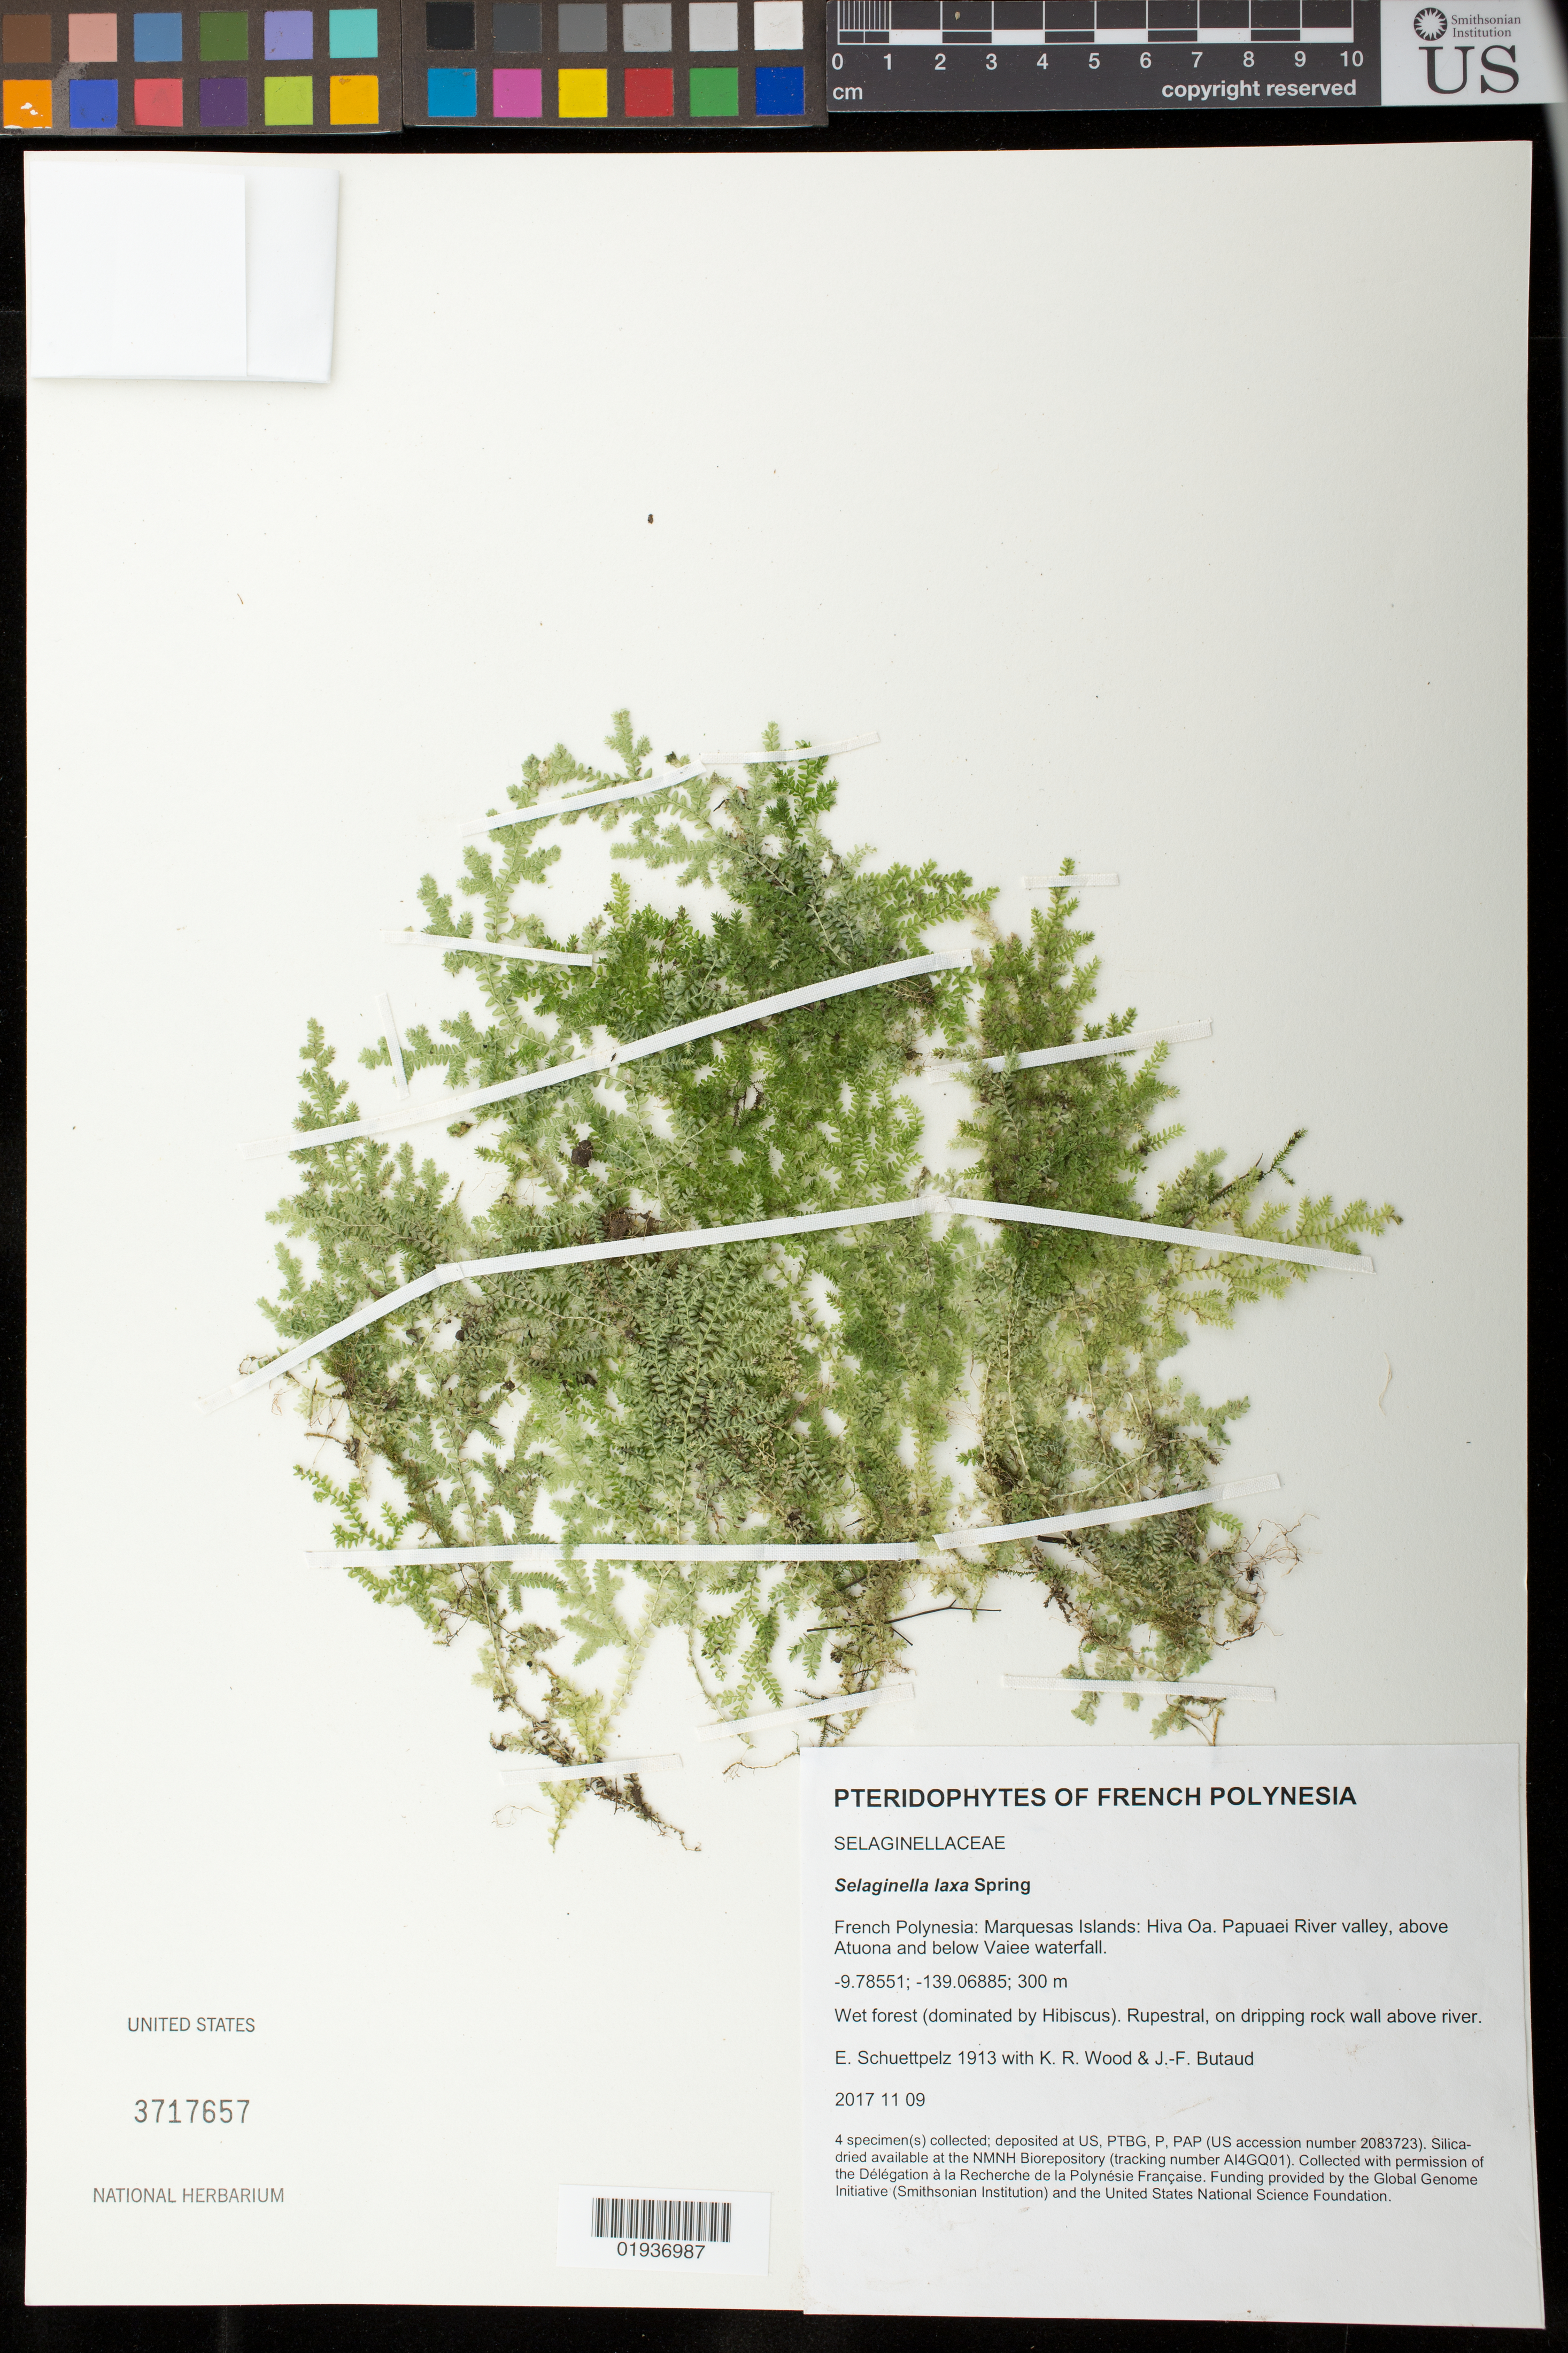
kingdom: Plantae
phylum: Tracheophyta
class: Lycopodiopsida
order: Selaginellales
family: Selaginellaceae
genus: Selaginella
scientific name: Selaginella laxa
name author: Spring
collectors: E. Schuettpelz, K. R. Wood & J. -F. Butaud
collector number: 1913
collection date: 2017-11-09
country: French Polynesia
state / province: Marquesas Islands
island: Hiva Oa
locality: Papuaei River valley, above Atuona and below Vaiee waterfall.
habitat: Wet forest (dominated by Hibiscus).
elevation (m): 300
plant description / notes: Collected with permission of the Délégation à la Recherche de la Polynésie Française. Funding provided by the Global Genome Initiative (Smithsonian Institution) and the United States National Science Foundation. Silica dried tissue stored at AI4GQ01 in the NMNH Biorepository, Smithsonian Institution.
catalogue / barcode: US 3717657